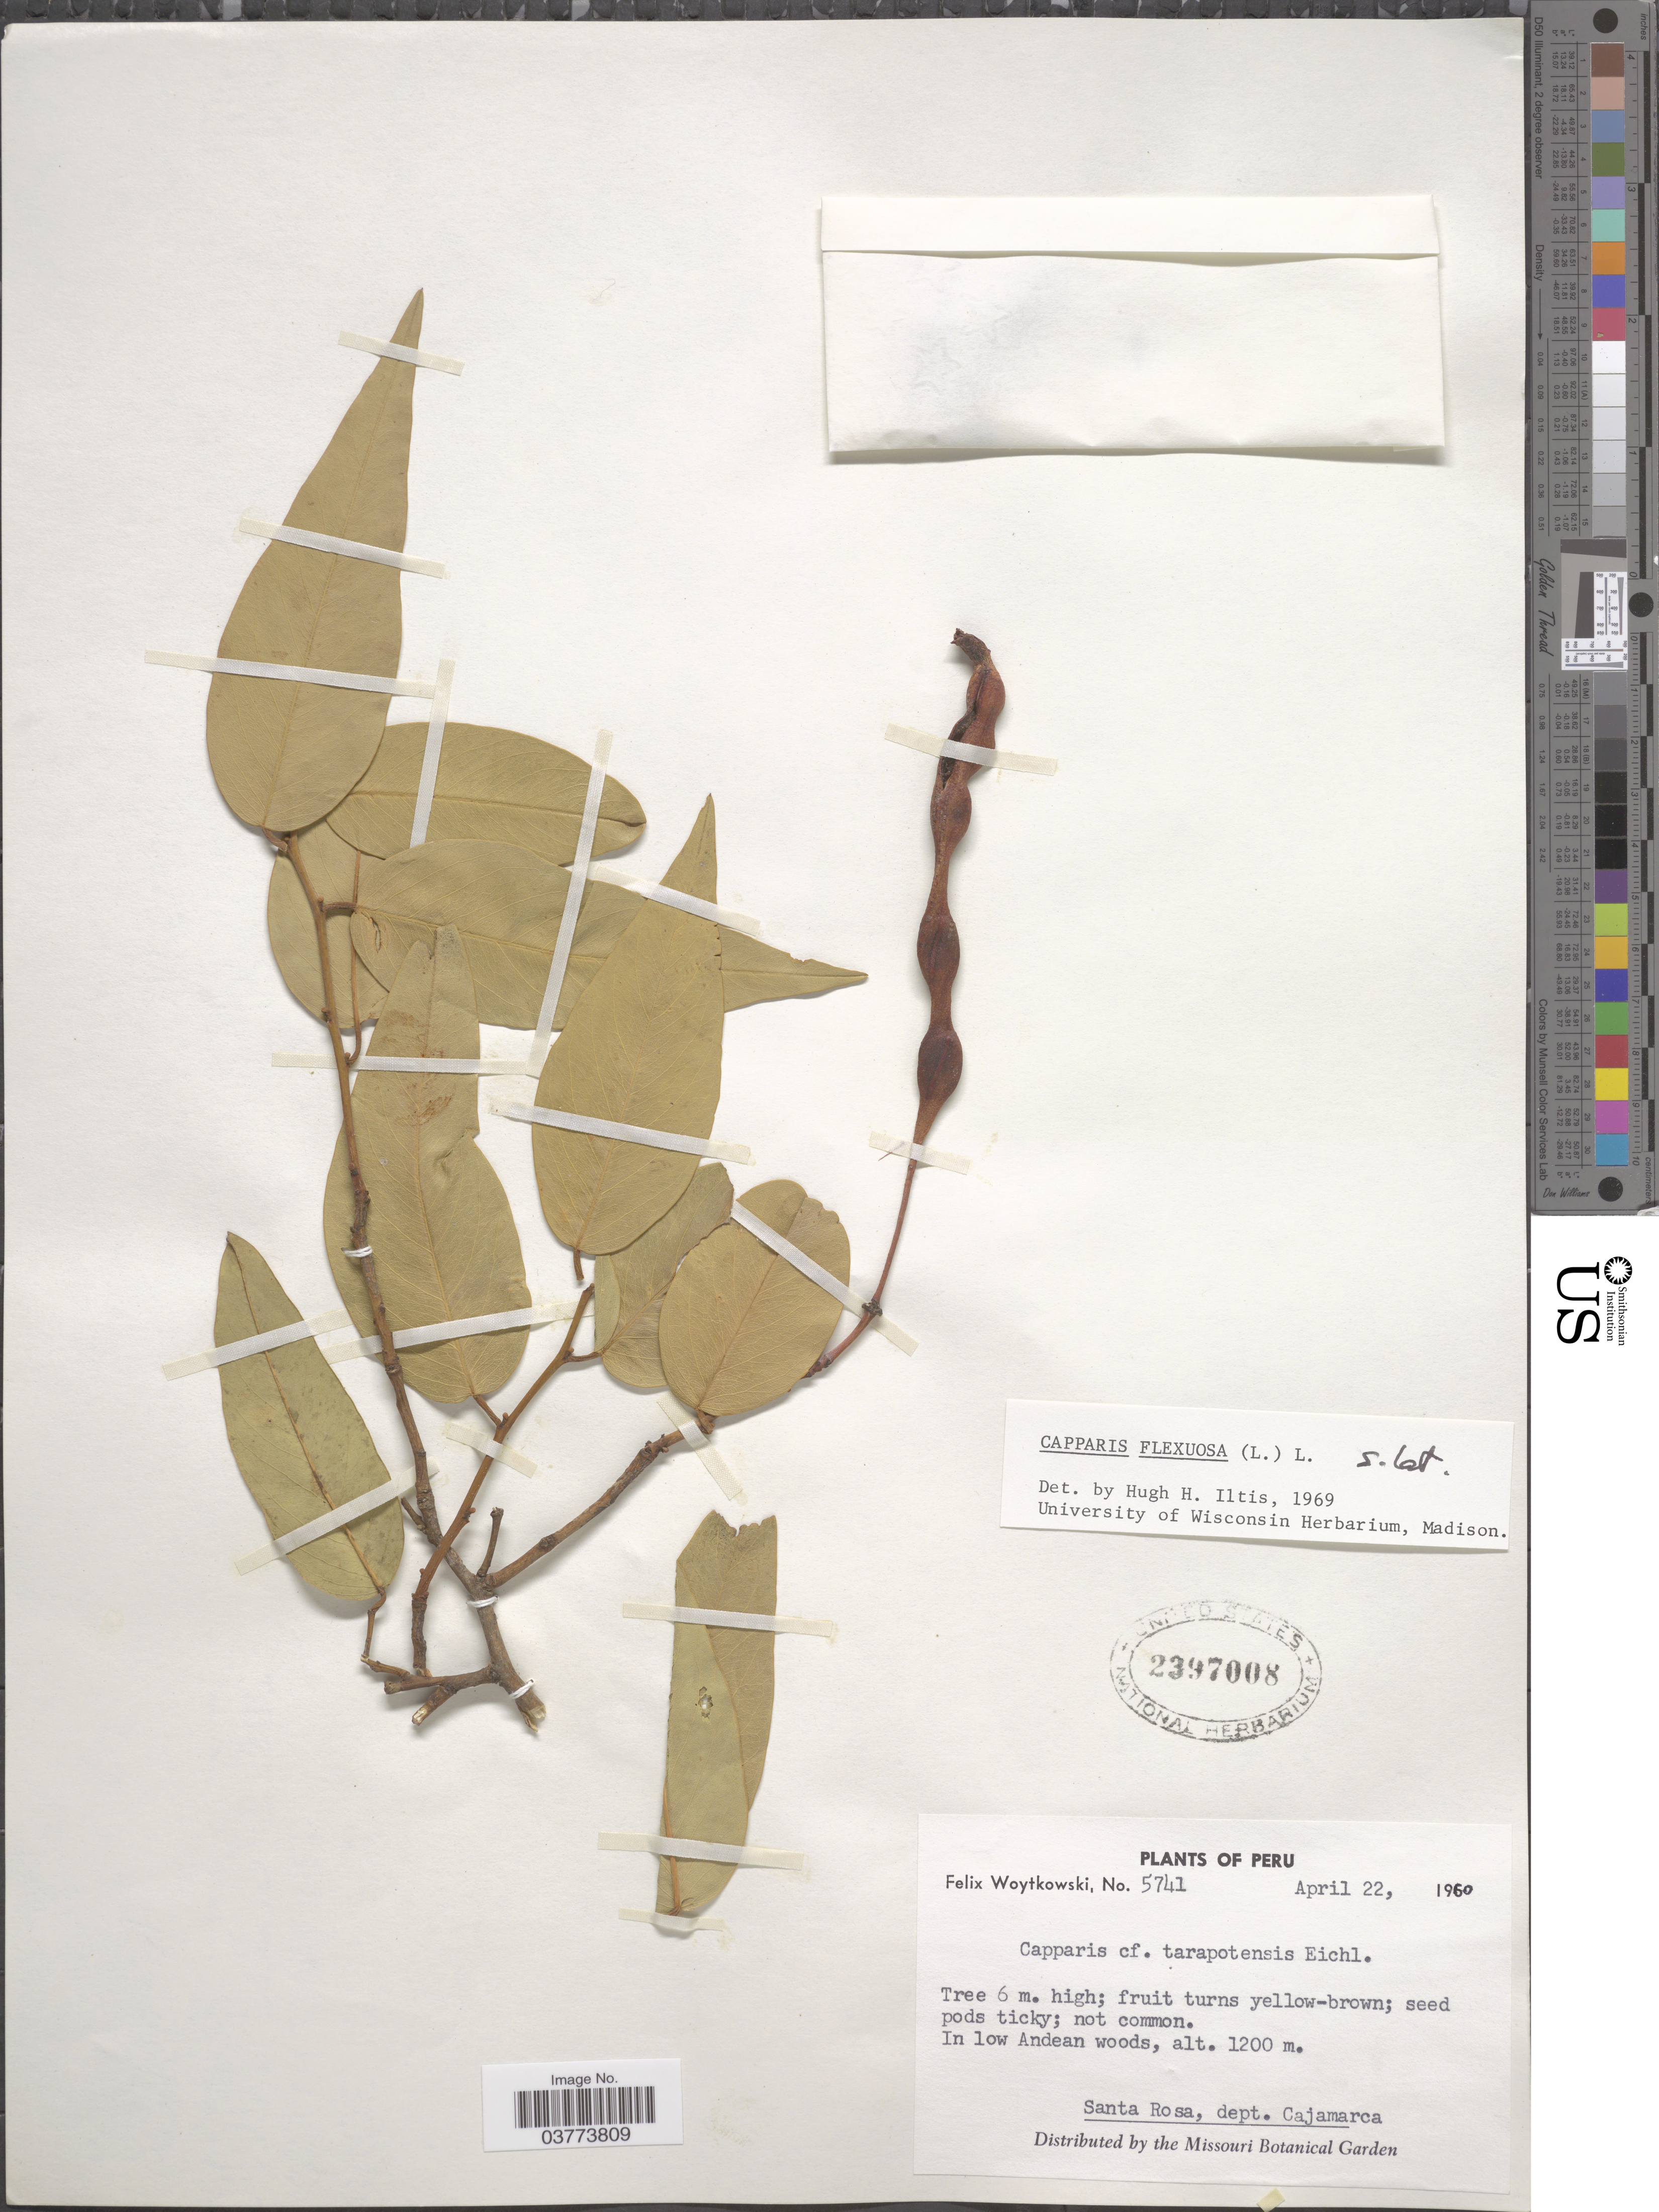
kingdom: Plantae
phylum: Tracheophyta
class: Magnoliopsida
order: Brassicales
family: Capparaceae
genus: Cynophalla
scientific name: Cynophalla flexuosa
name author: (L.) J. Presl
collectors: F. Woytkowski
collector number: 5741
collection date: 1960-04-22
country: Peru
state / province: Cajamarca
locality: Santa Rosa, dept. Cajamarca. In low Andean woods.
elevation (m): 1200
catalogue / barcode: US 2397008